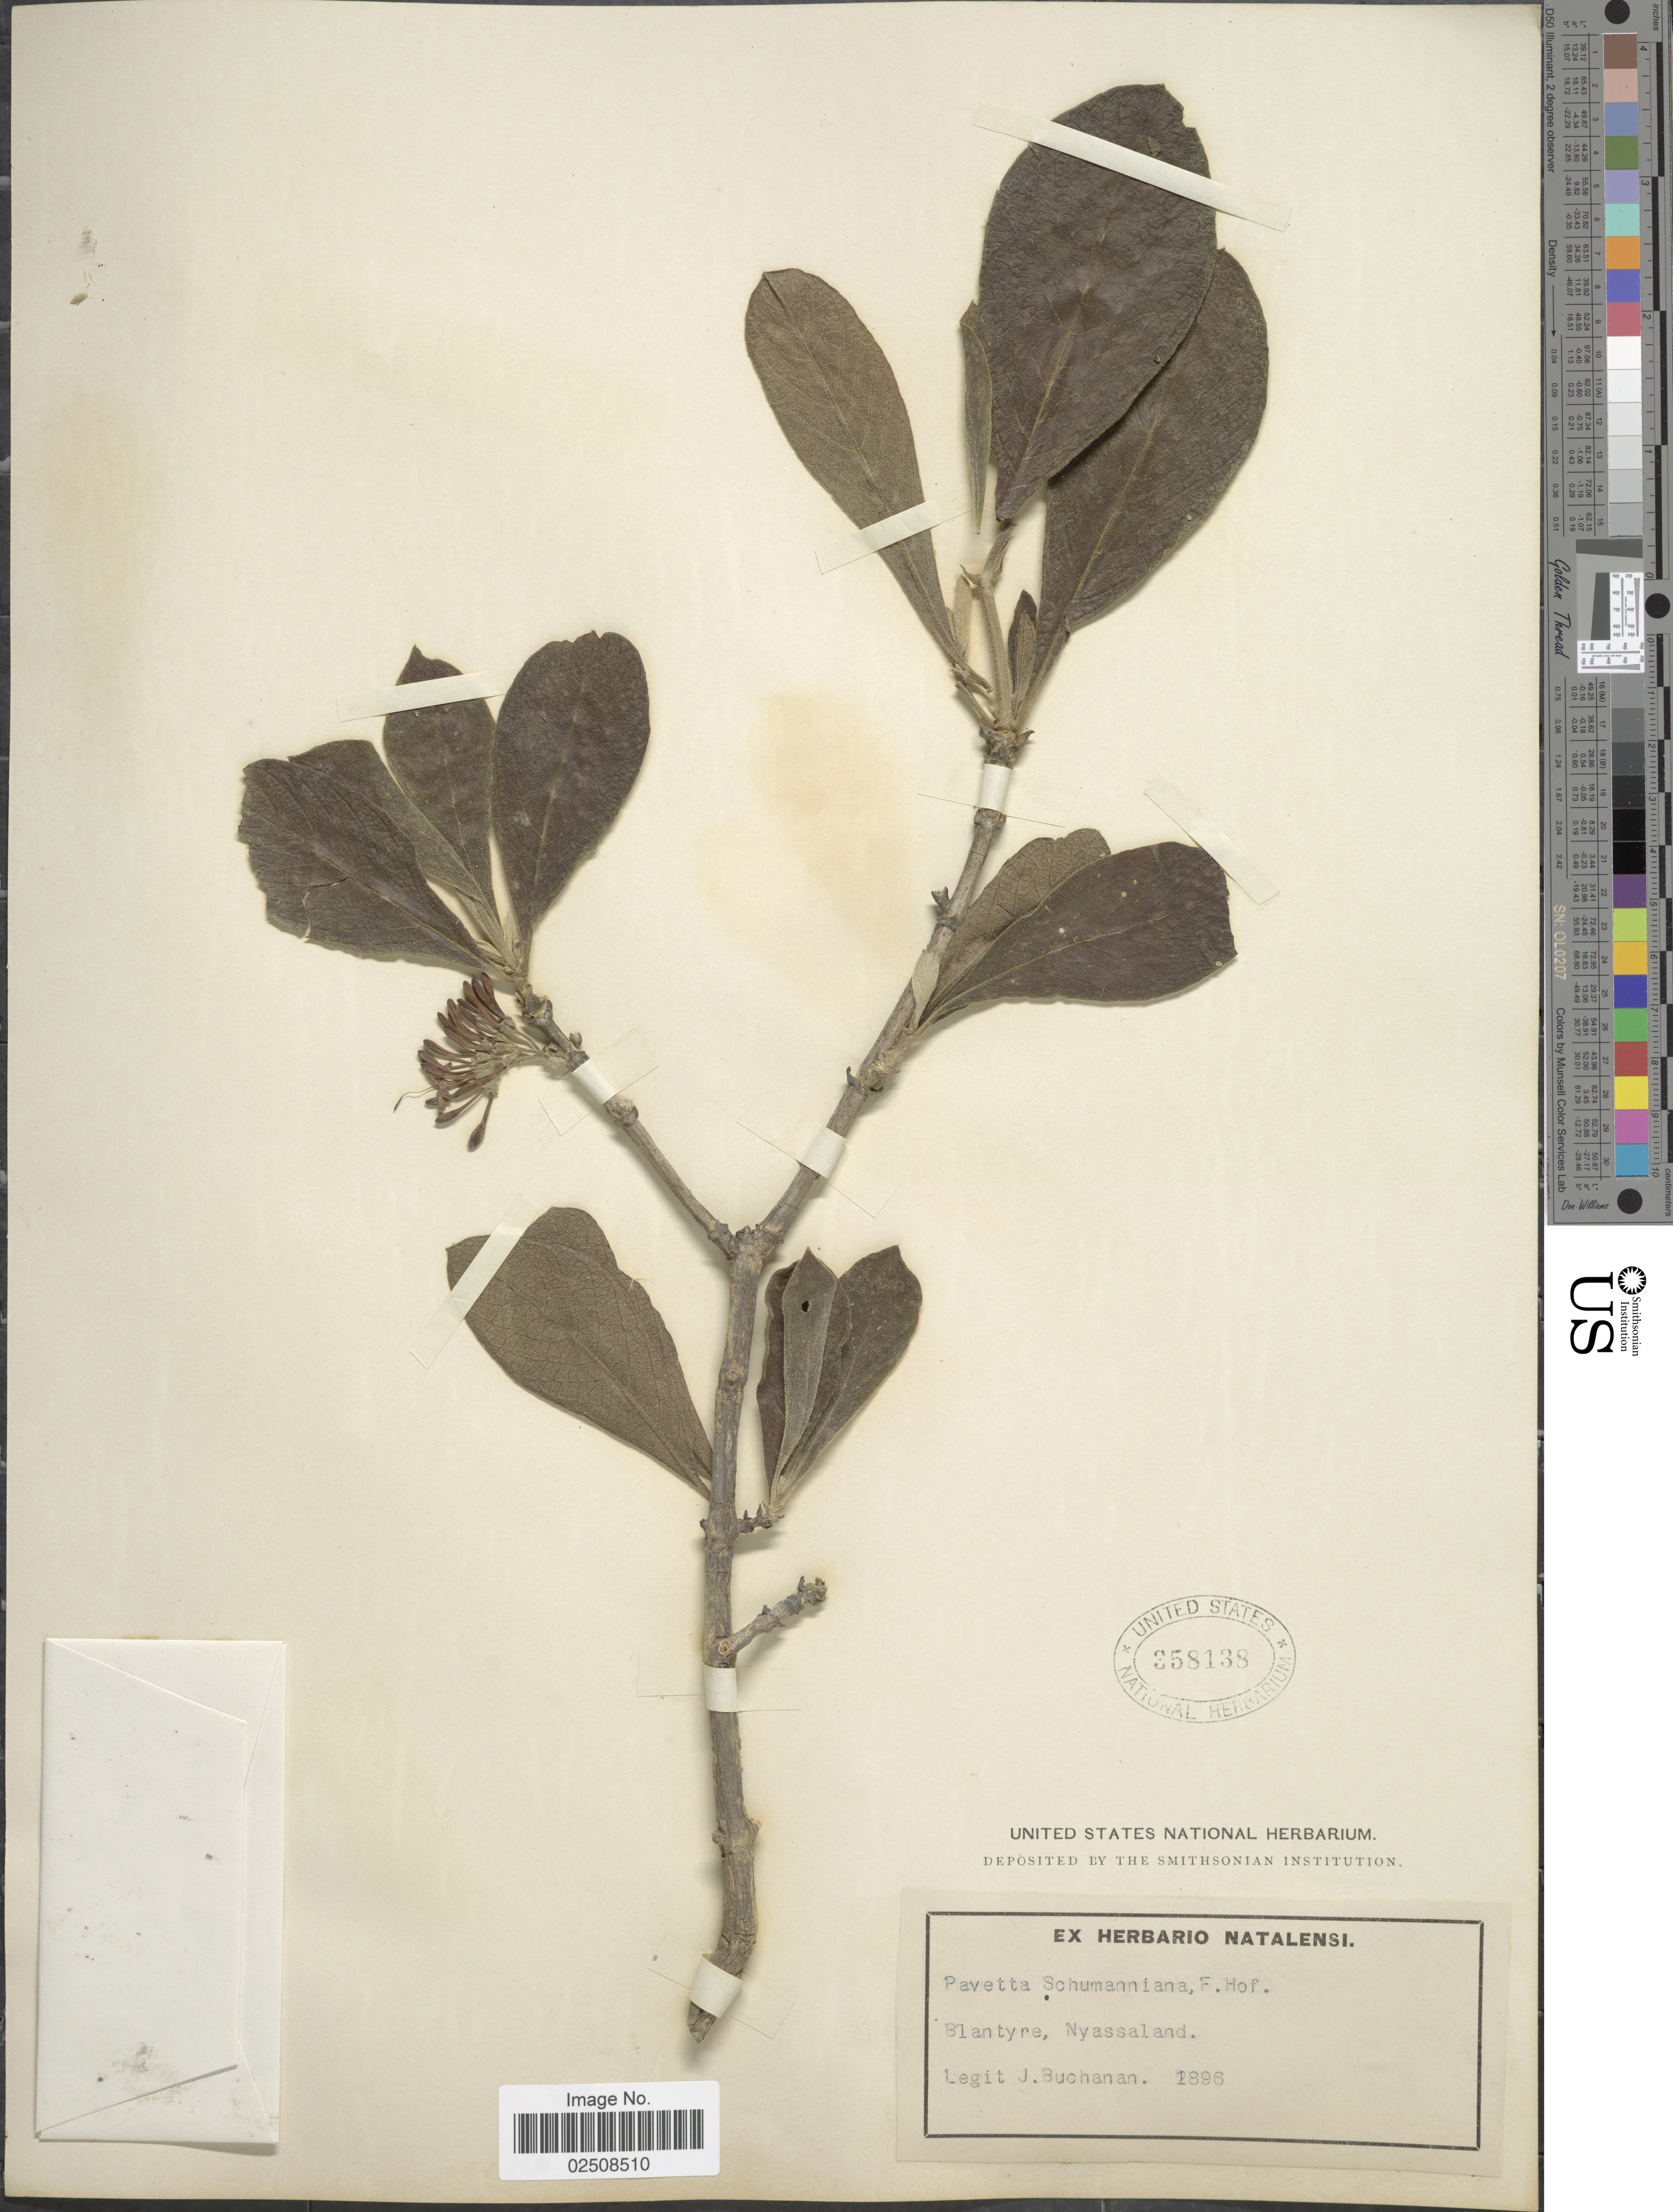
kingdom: Plantae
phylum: Tracheophyta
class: Magnoliopsida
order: Gentianales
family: Rubiaceae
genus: Pavetta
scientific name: Pavetta schumanniana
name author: K. Schum. ex F. Hoffm.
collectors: J. Buchanan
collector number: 1896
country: Malawi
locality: Blantyre, Nyassaland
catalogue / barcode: US 358138